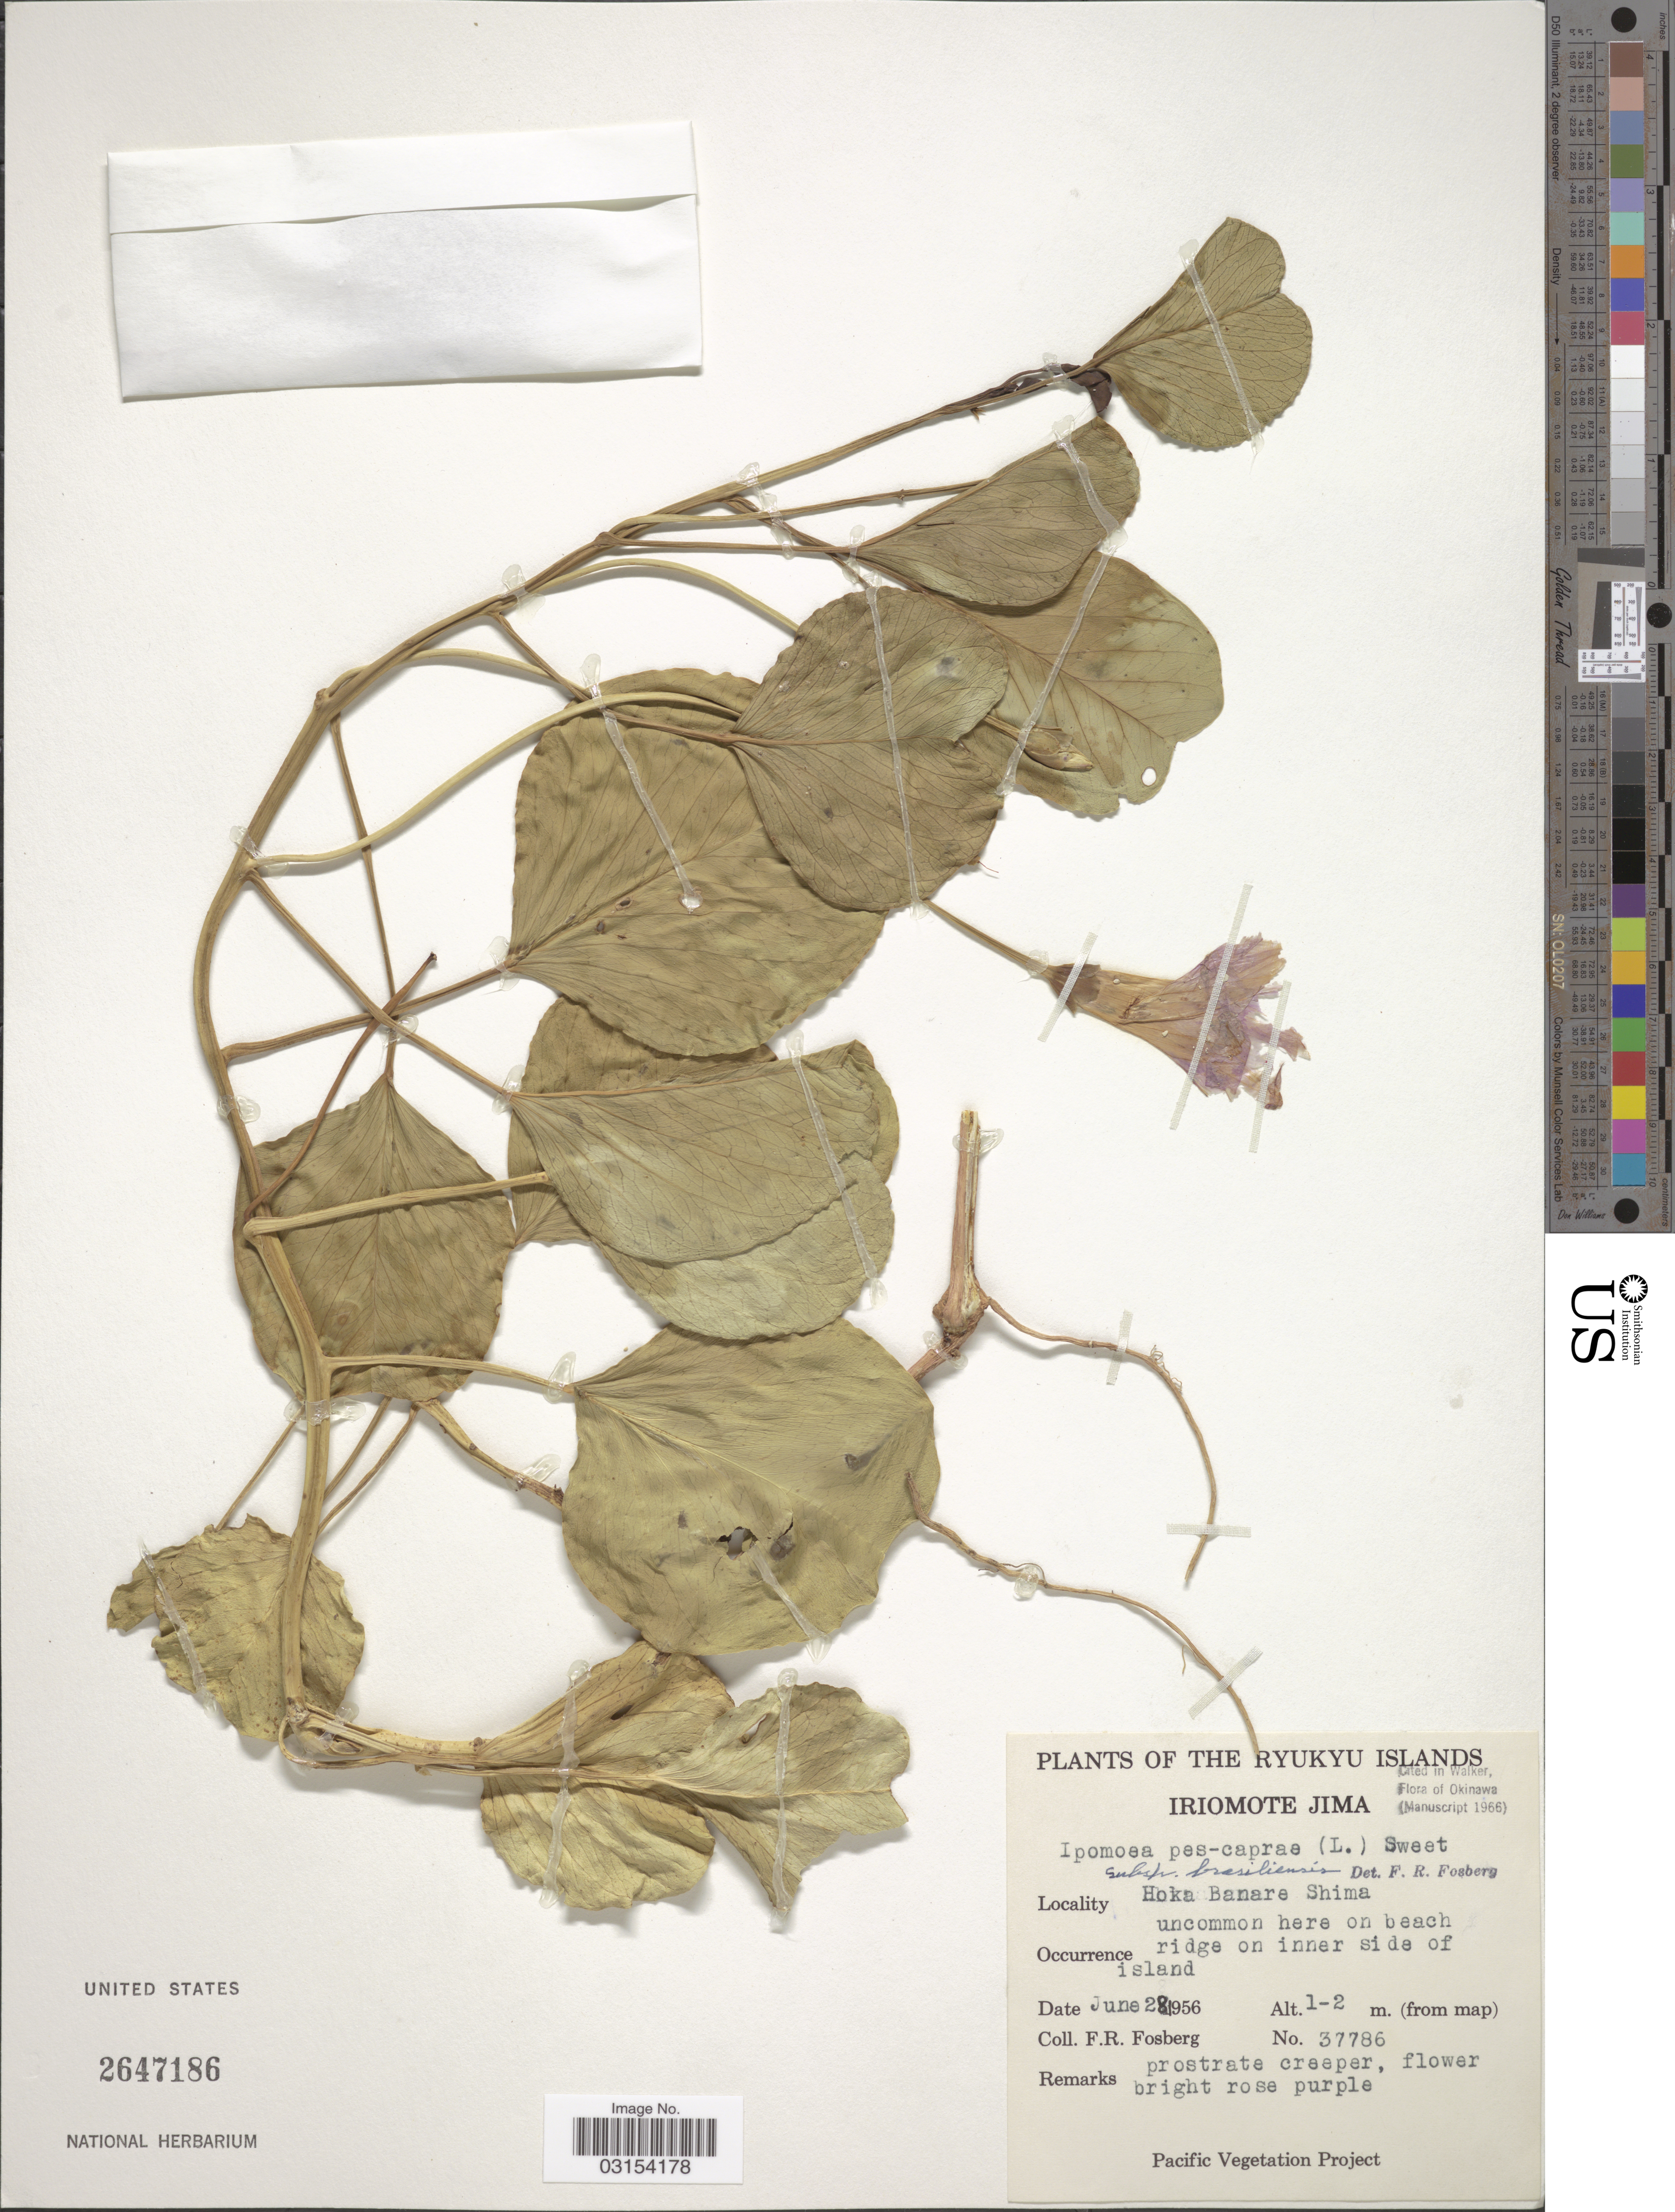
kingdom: Plantae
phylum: Tracheophyta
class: Magnoliopsida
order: Solanales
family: Convolvulaceae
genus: Ipomoea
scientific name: Ipomoea pes-caprae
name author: (L.) R. Br.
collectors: F. R. Fosberg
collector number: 37786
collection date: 1956-06-02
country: Japan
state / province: Okinawa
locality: The Ryukyu Islands, Iriomote Jima, Hoka Banare Shima, ridge on inner side of island.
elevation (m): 1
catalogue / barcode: US 2647186